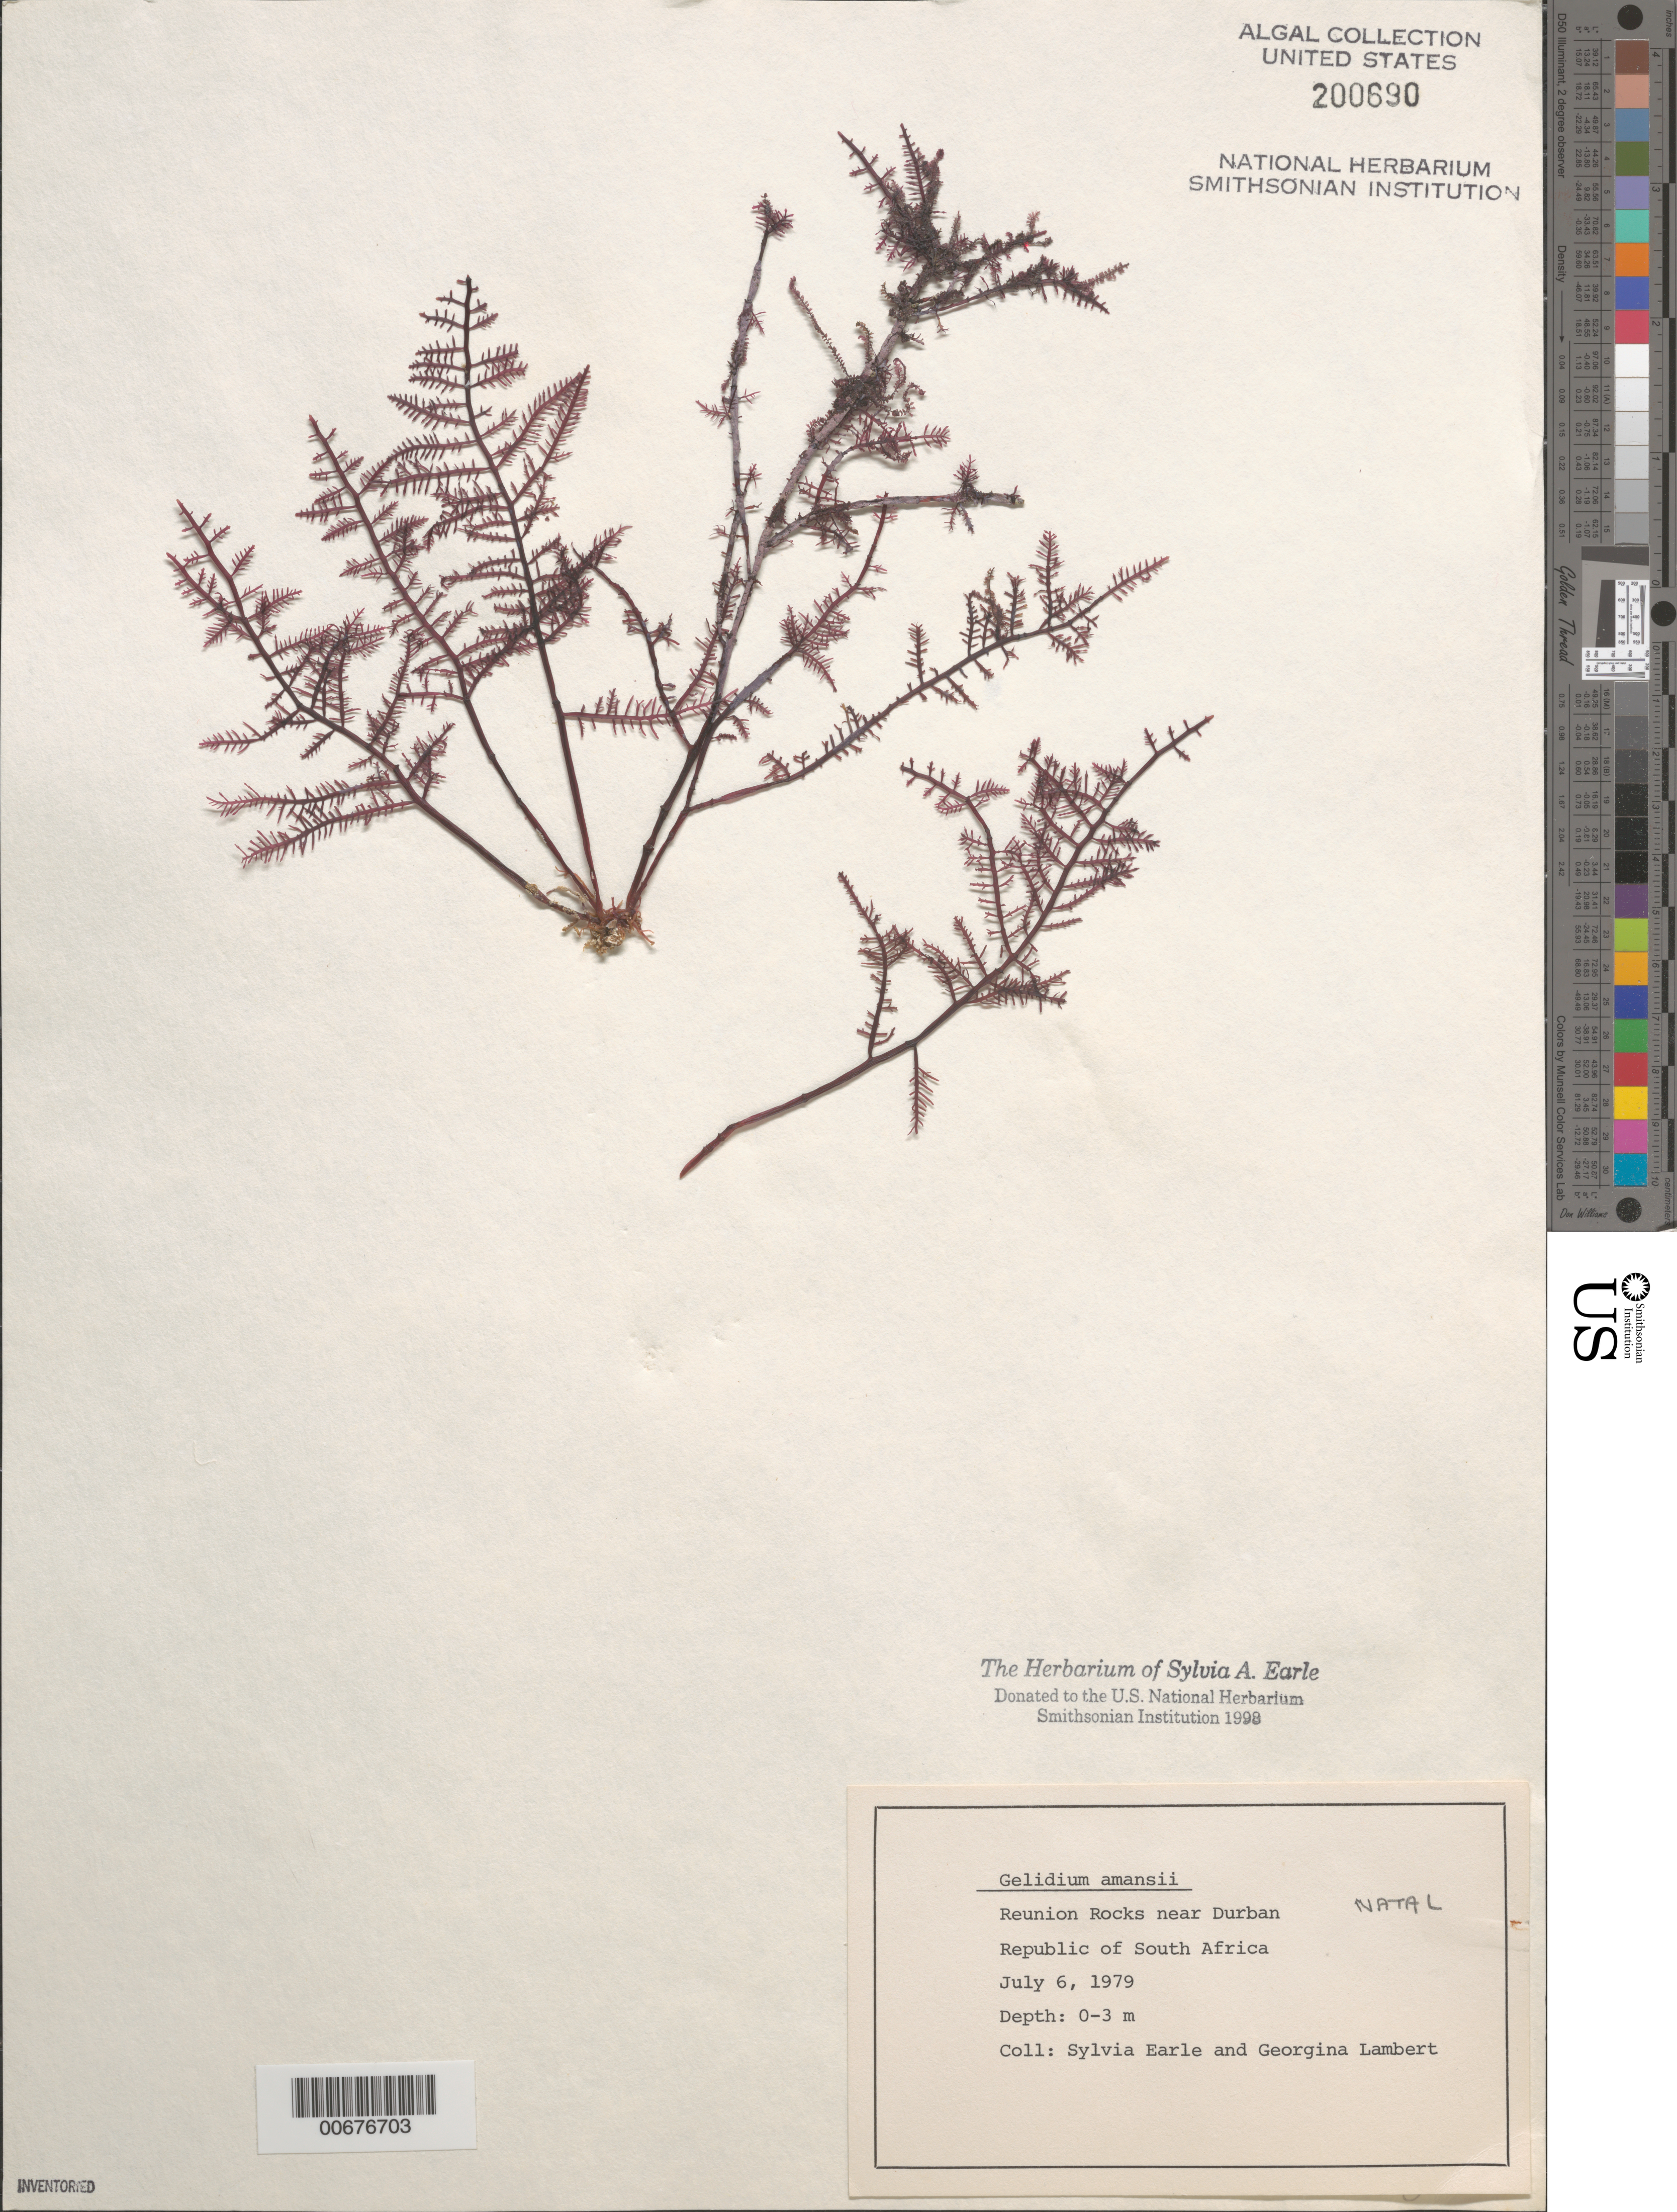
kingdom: Plantae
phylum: Rhodophyta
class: Florideophyceae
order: Gelidiales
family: Gelidiaceae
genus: Gelidium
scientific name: Gelidium amansii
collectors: S. A. Earle & G. Lambert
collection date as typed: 06 Jul 1979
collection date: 1979-07-06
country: South Africa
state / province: KwaZulu-Natal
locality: Reunion Rocks near Durban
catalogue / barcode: US 200690